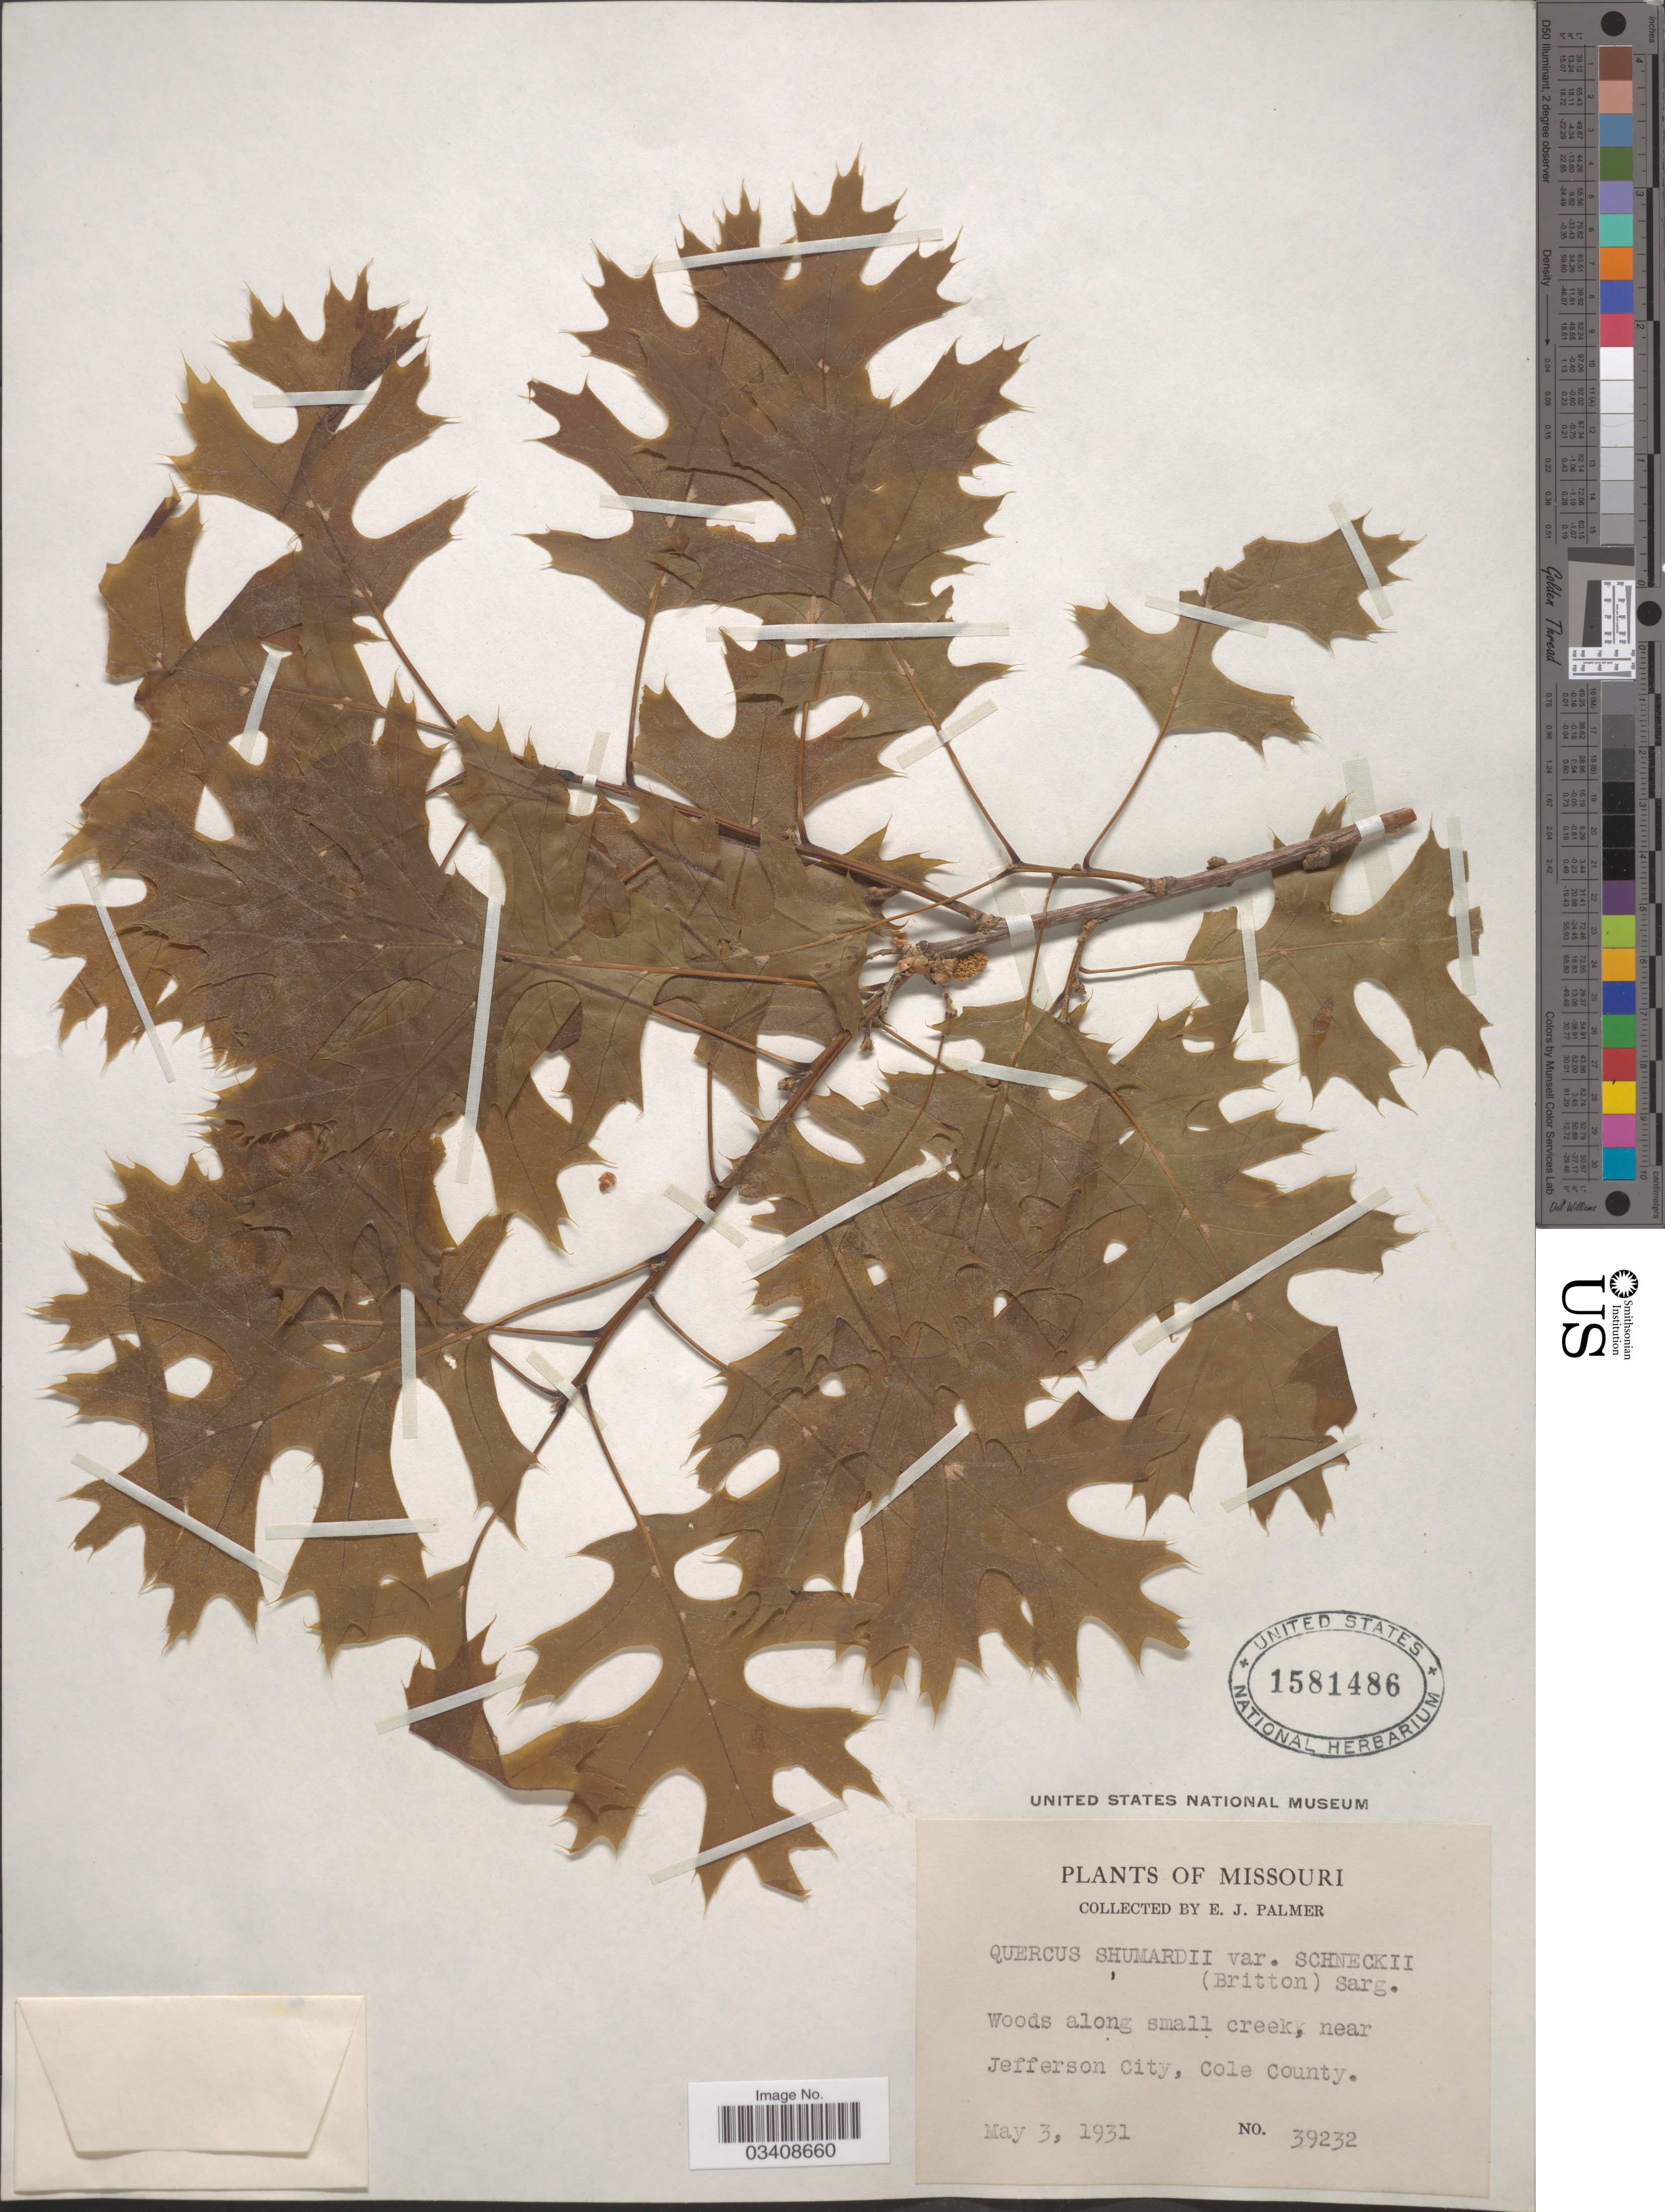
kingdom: Plantae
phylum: Tracheophyta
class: Magnoliopsida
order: Fagales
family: Fagaceae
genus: Quercus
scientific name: Quercus shumardii var. schneckii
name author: (Britton) Sarg.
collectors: E. J. Palmer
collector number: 39232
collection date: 1931-05-03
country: United States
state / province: Missouri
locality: Near Jefferosn City, Cole County.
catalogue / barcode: US 1581486